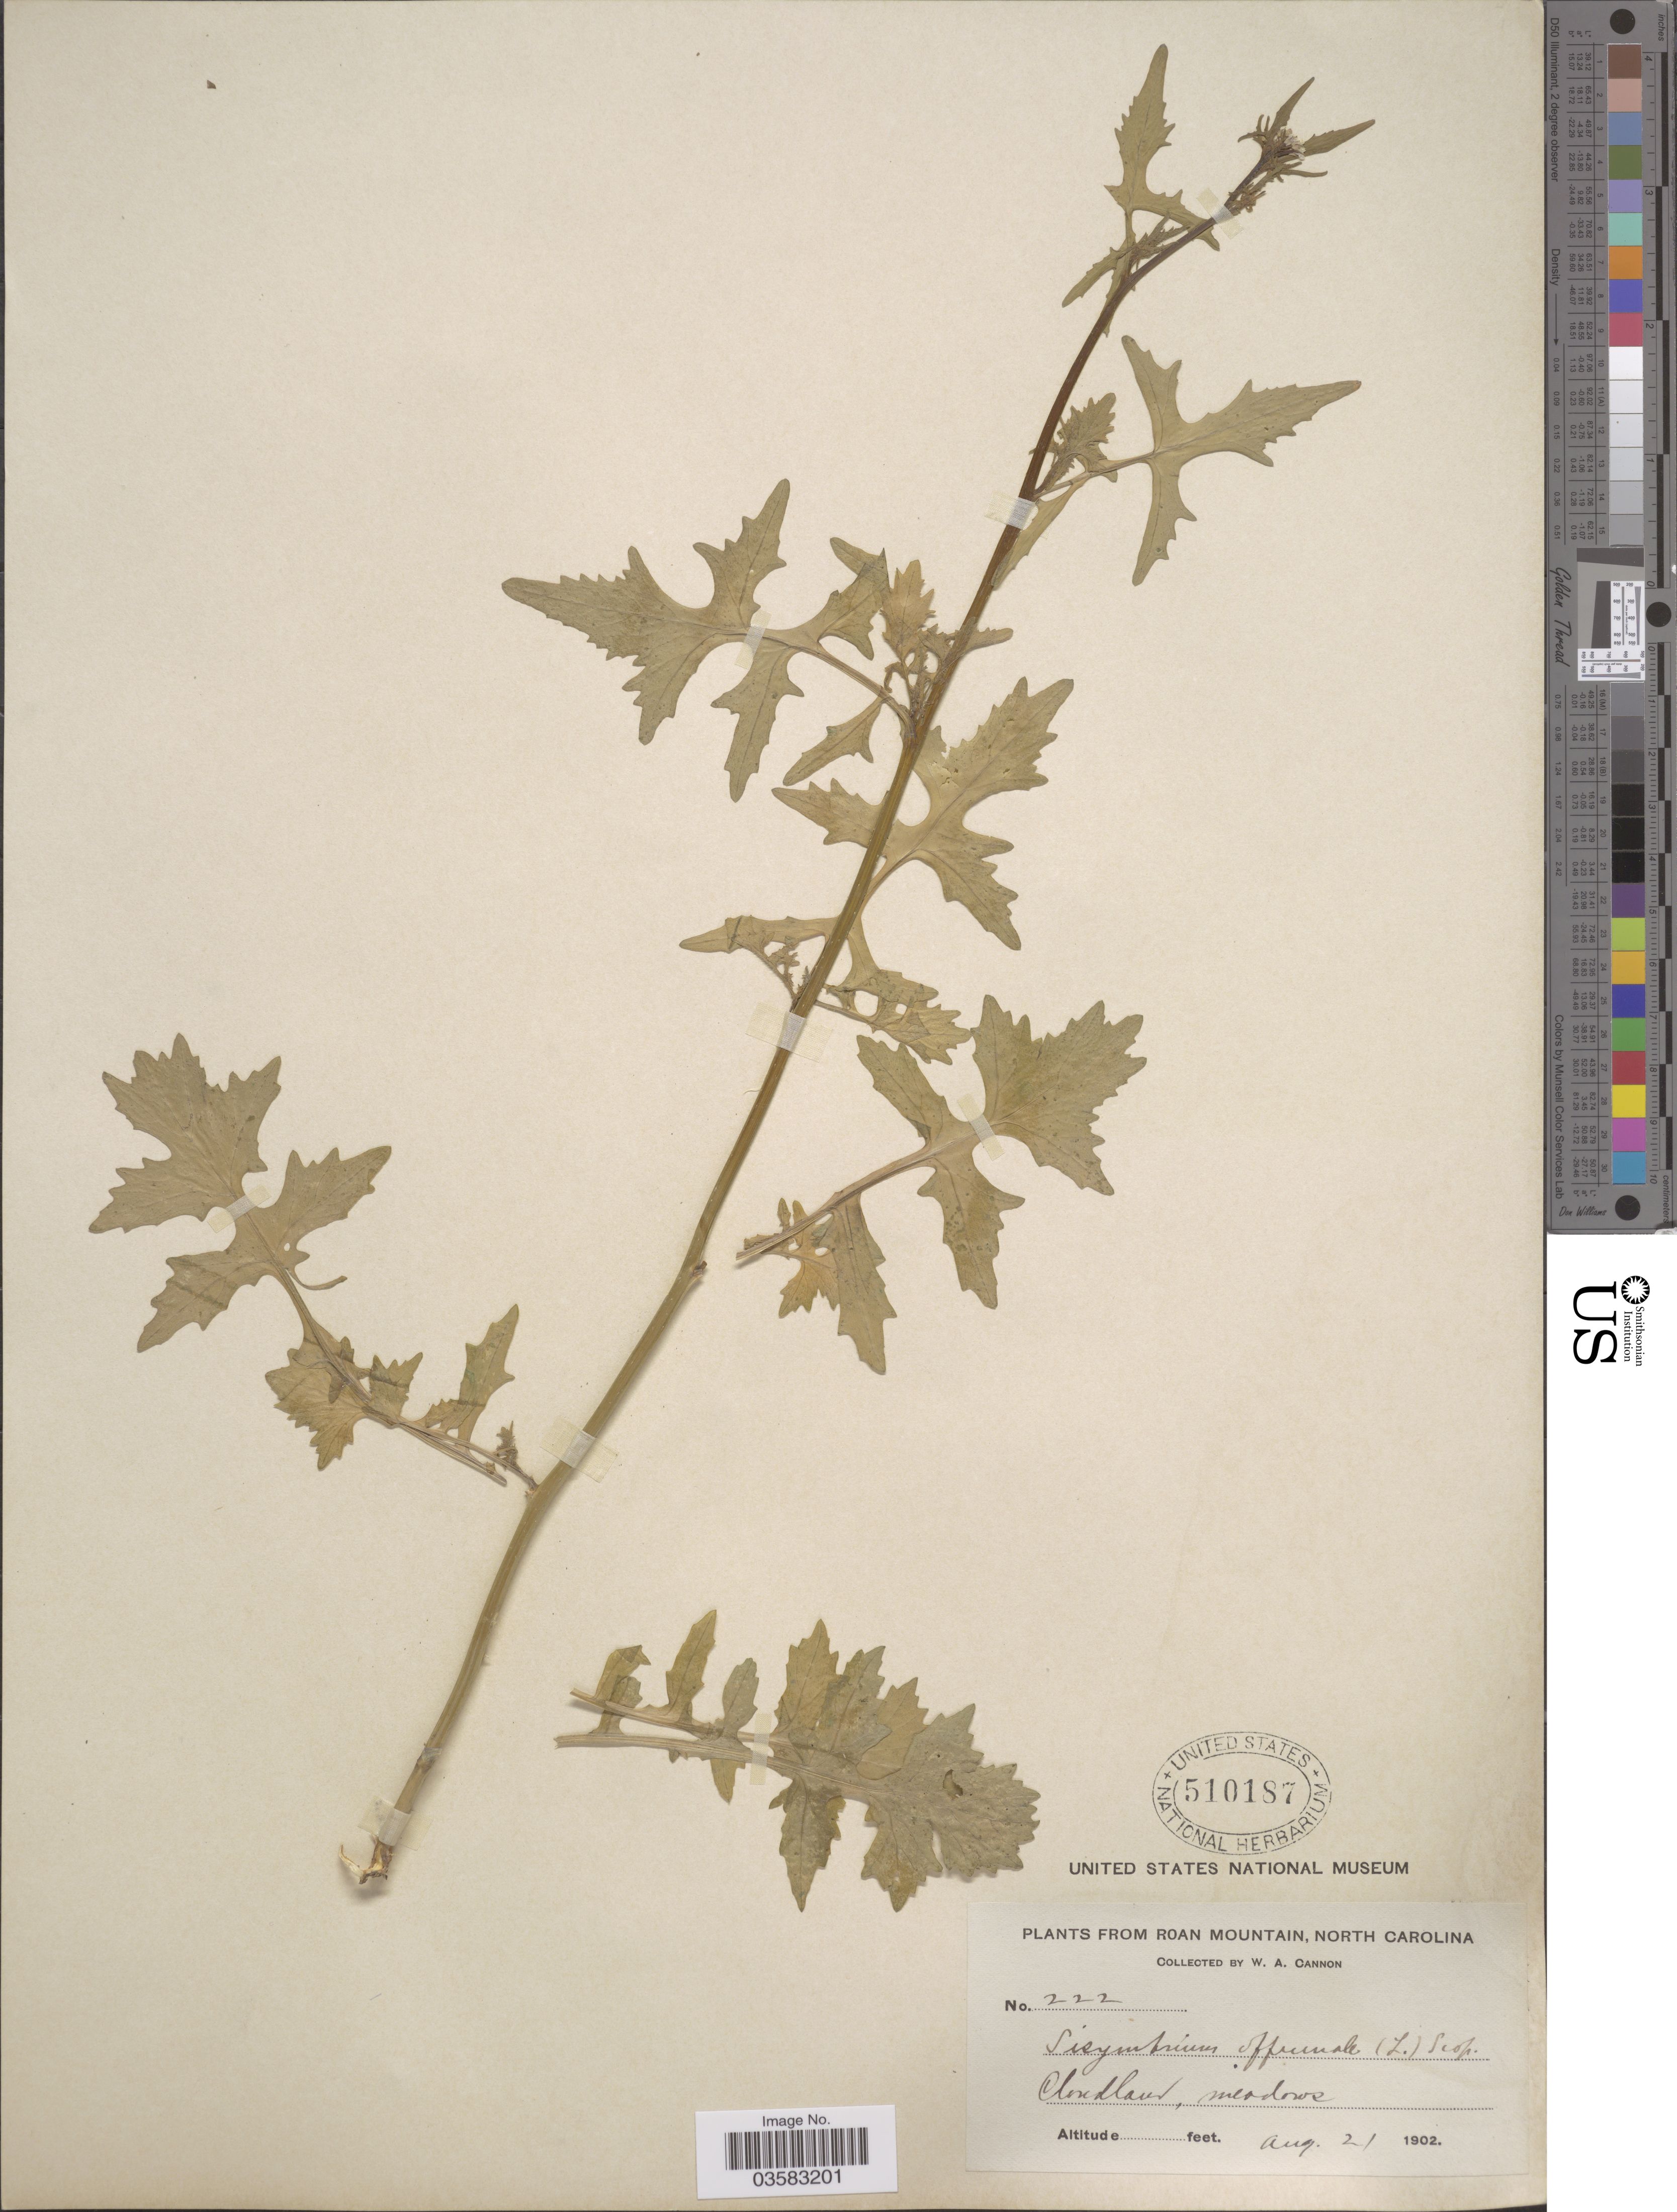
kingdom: Plantae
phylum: Tracheophyta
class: Magnoliopsida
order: Brassicales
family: Brassicaceae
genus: Sisymbrium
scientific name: Sisymbrium officinale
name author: (L.) Scop.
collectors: W. Cannon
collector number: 222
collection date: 1902-08-21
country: United States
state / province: North Carolina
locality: Roan Mountain. Cloudland, meadows.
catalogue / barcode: US 510187